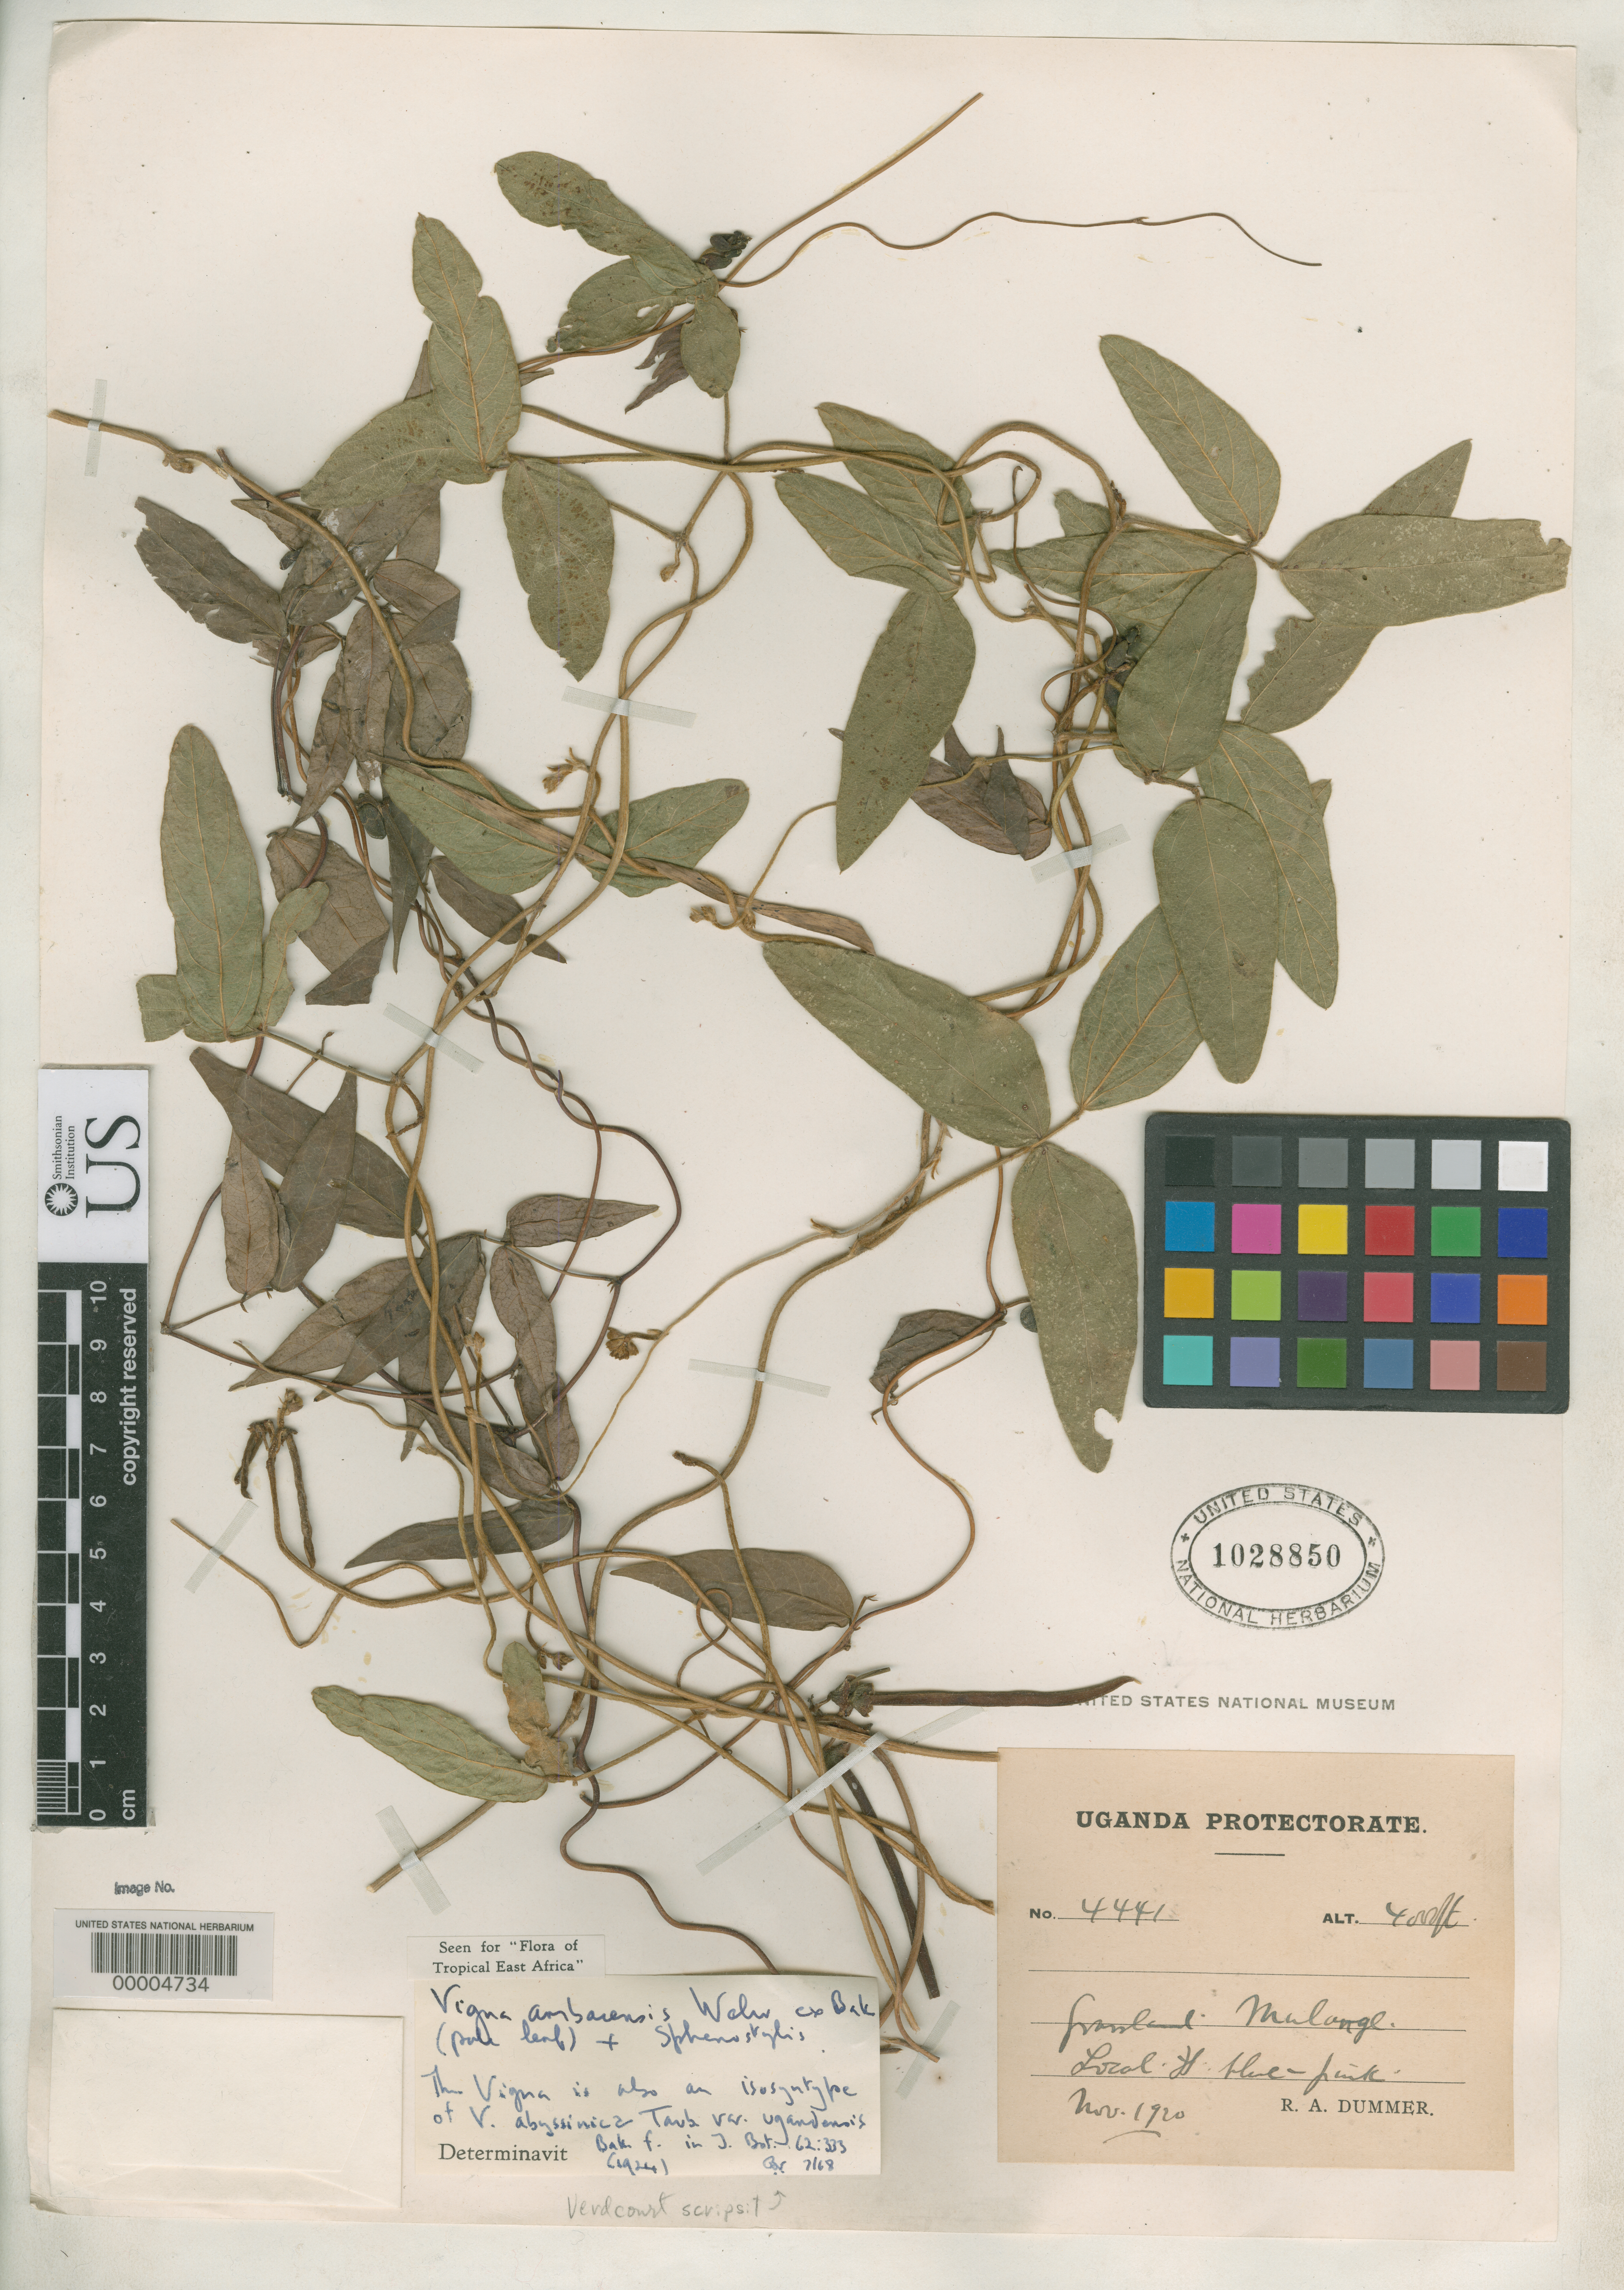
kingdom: Plantae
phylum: Tracheophyta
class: Magnoliopsida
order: Fabales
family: Fabaceae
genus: Vigna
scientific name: Vigna abyssinica var. ugandensis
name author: Baker f. in R.D. Good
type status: Isotype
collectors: D. Alice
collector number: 158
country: Central African Republic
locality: Litobu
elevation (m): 1829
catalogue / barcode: US 1028850